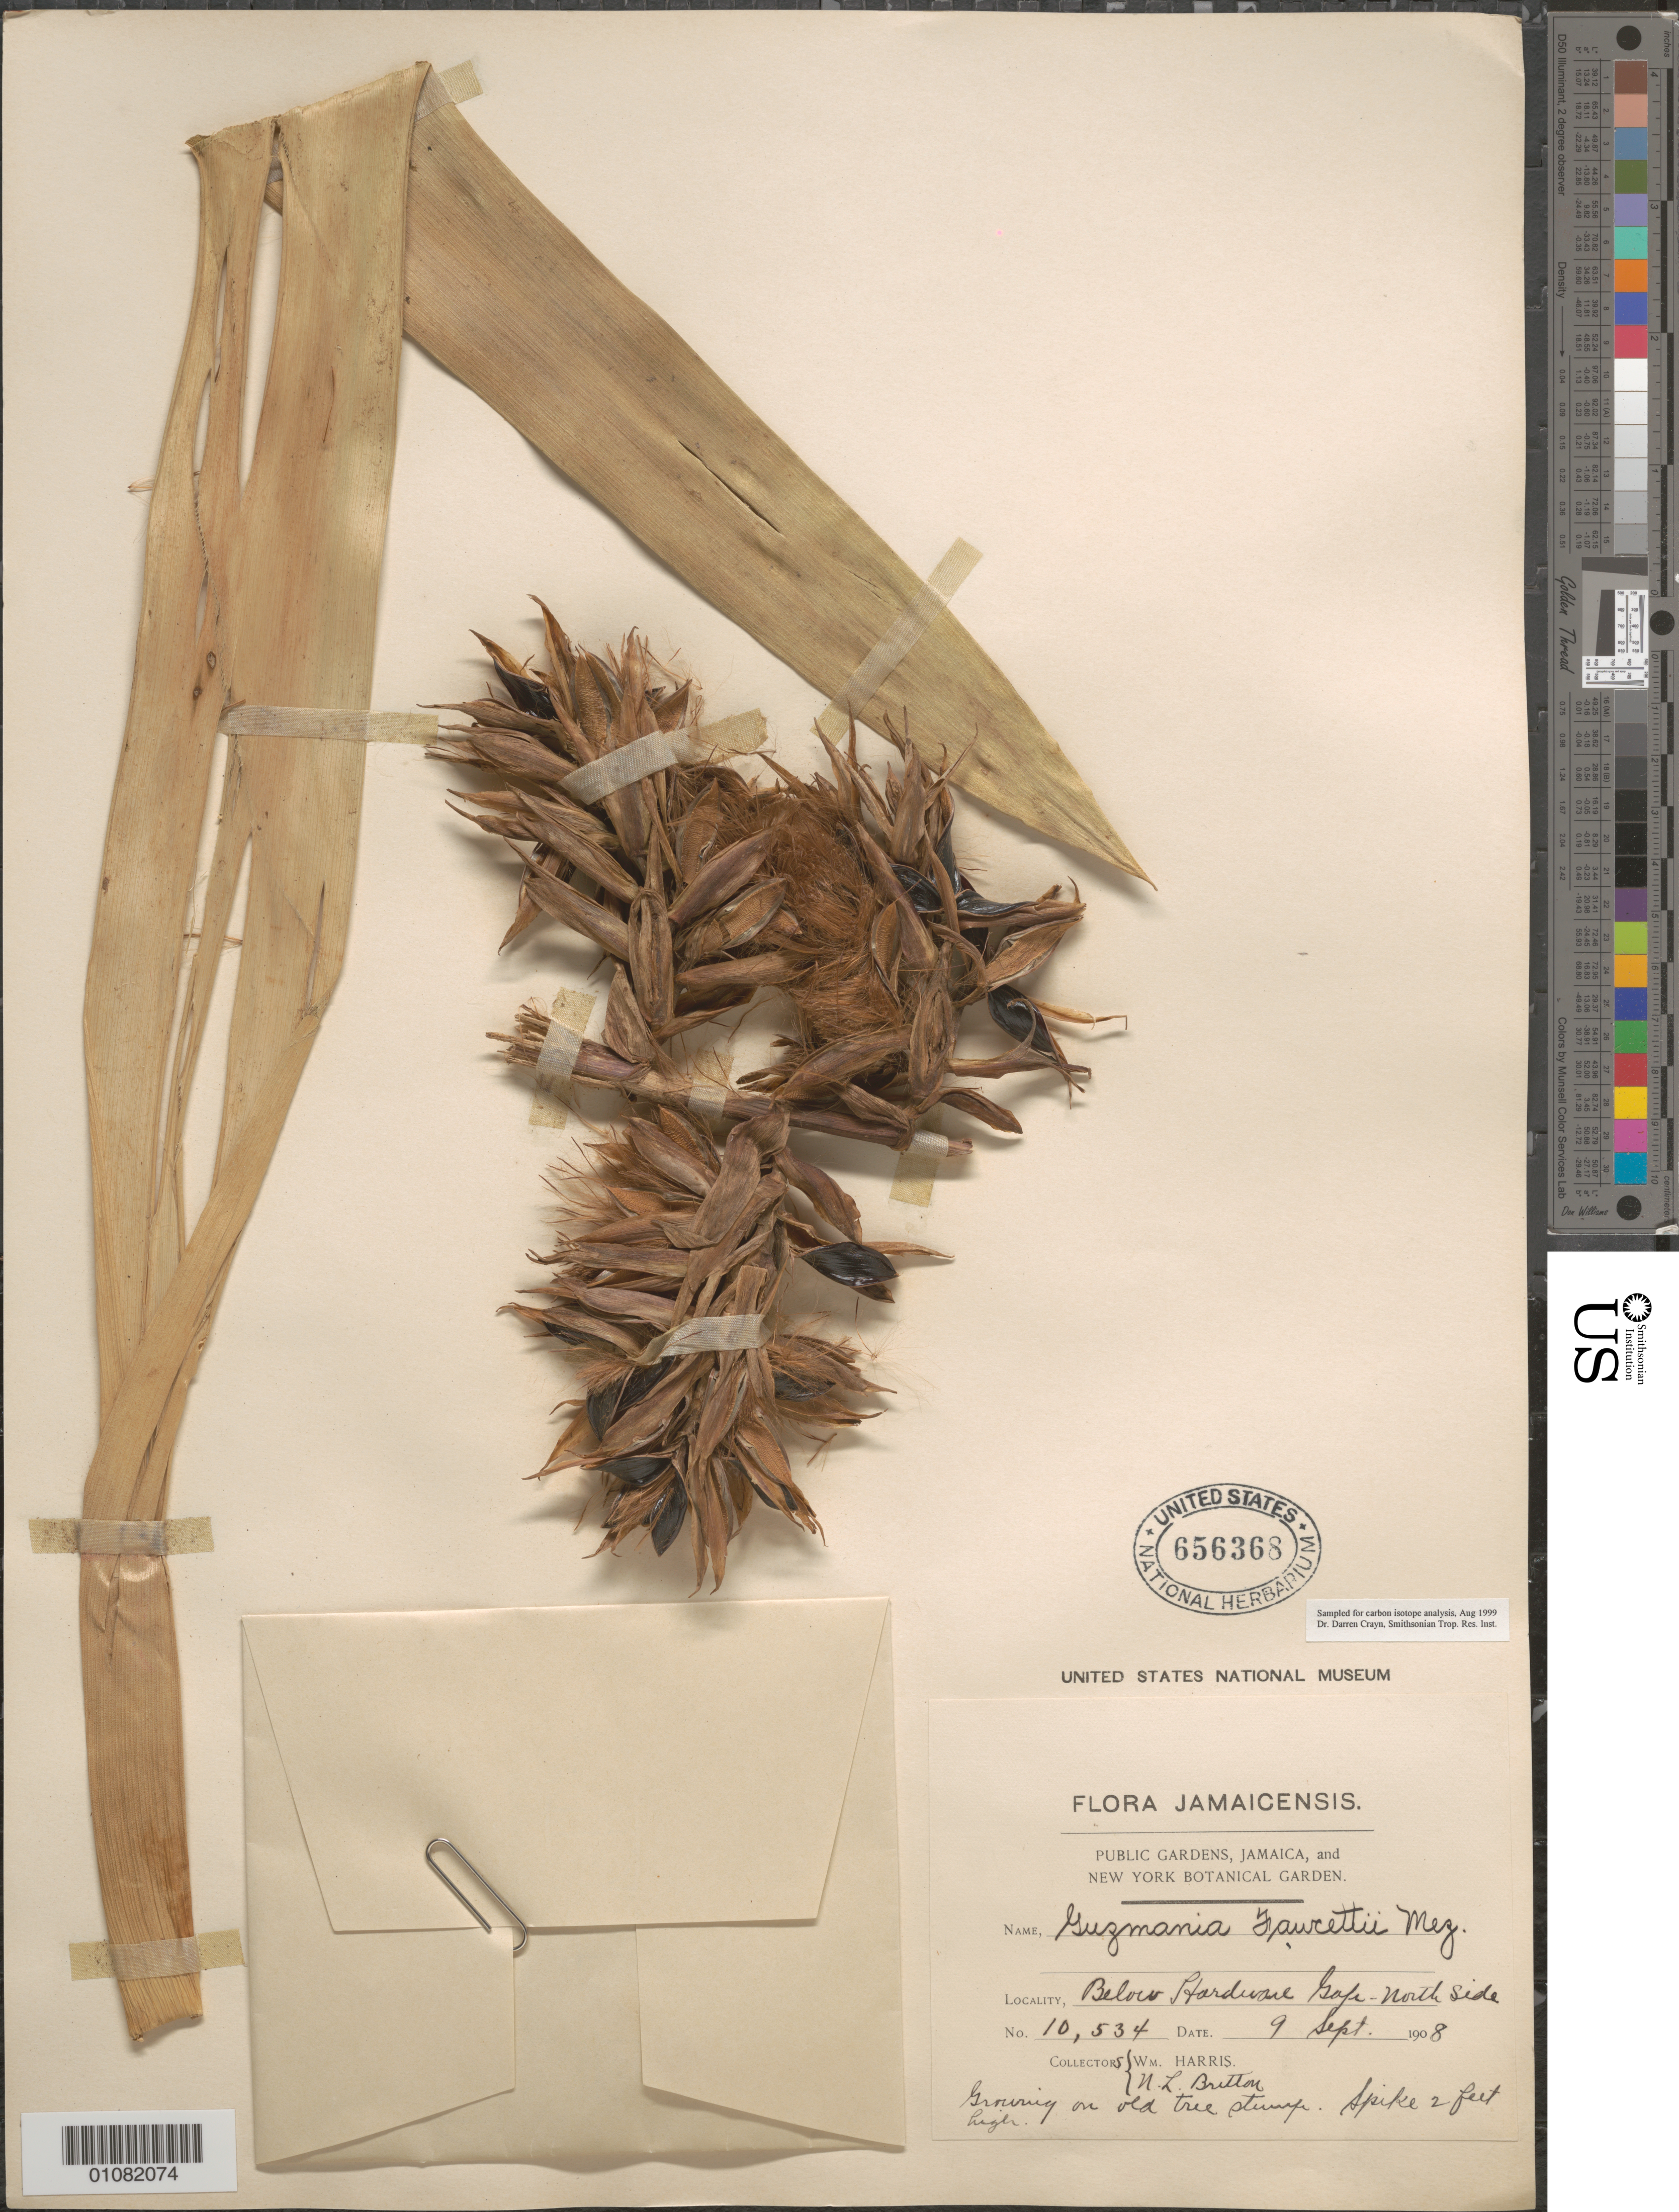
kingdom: Plantae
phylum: Tracheophyta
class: Liliopsida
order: Poales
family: Bromeliaceae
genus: Guzmania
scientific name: Guzmania fawcettii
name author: Mez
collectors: W. Harris & N. Britton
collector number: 10534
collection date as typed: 09 Sep 1908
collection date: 1908-09-09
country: Jamaica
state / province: Portland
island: Jamaica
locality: Below Hardware Gap, N side.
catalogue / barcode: US 656368